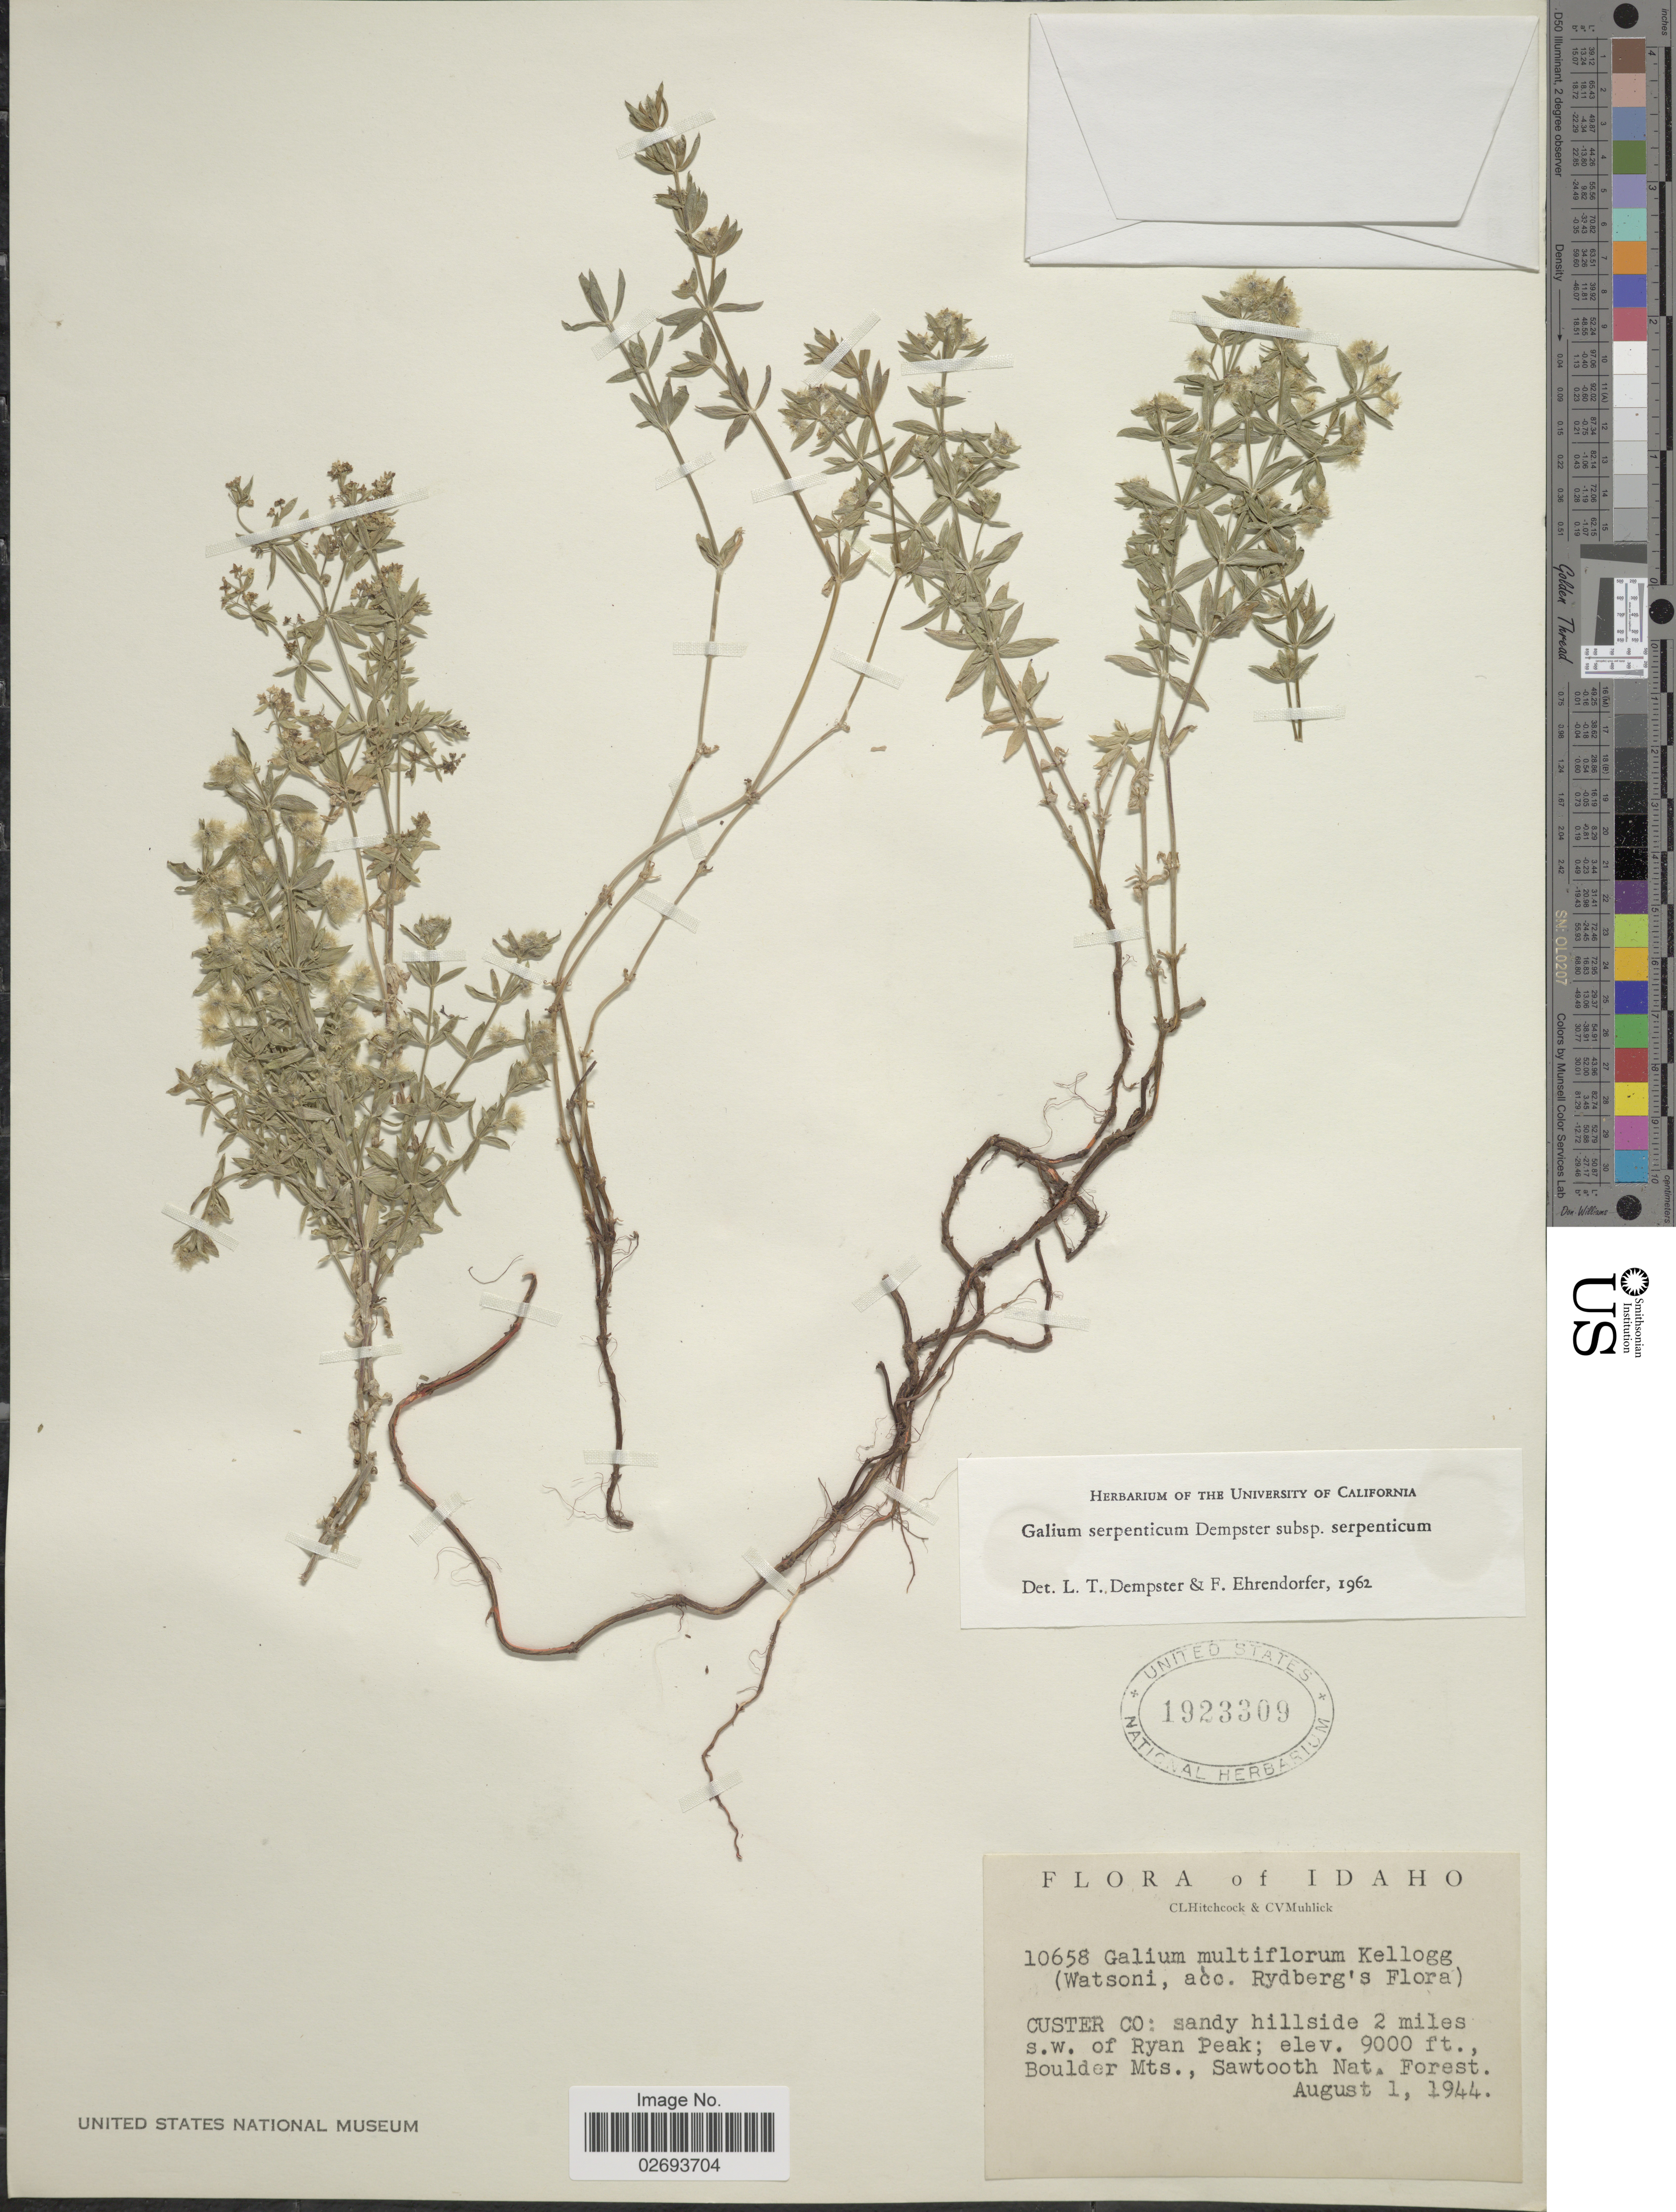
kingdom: Plantae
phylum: Tracheophyta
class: Magnoliopsida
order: Gentianales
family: Rubiaceae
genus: Galium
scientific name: Galium serpenticum subsp. serpenticum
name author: Dempster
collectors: C. L. Hitchcock & C. V. Muhlick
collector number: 10658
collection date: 1944-08-01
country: United States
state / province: Idaho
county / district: Custer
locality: Sandy Hillside 2 miles s.w. of Ryan Peak; Boulder Mts., Sawtooth Nat. Forest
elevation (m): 2743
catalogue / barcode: US 1923309